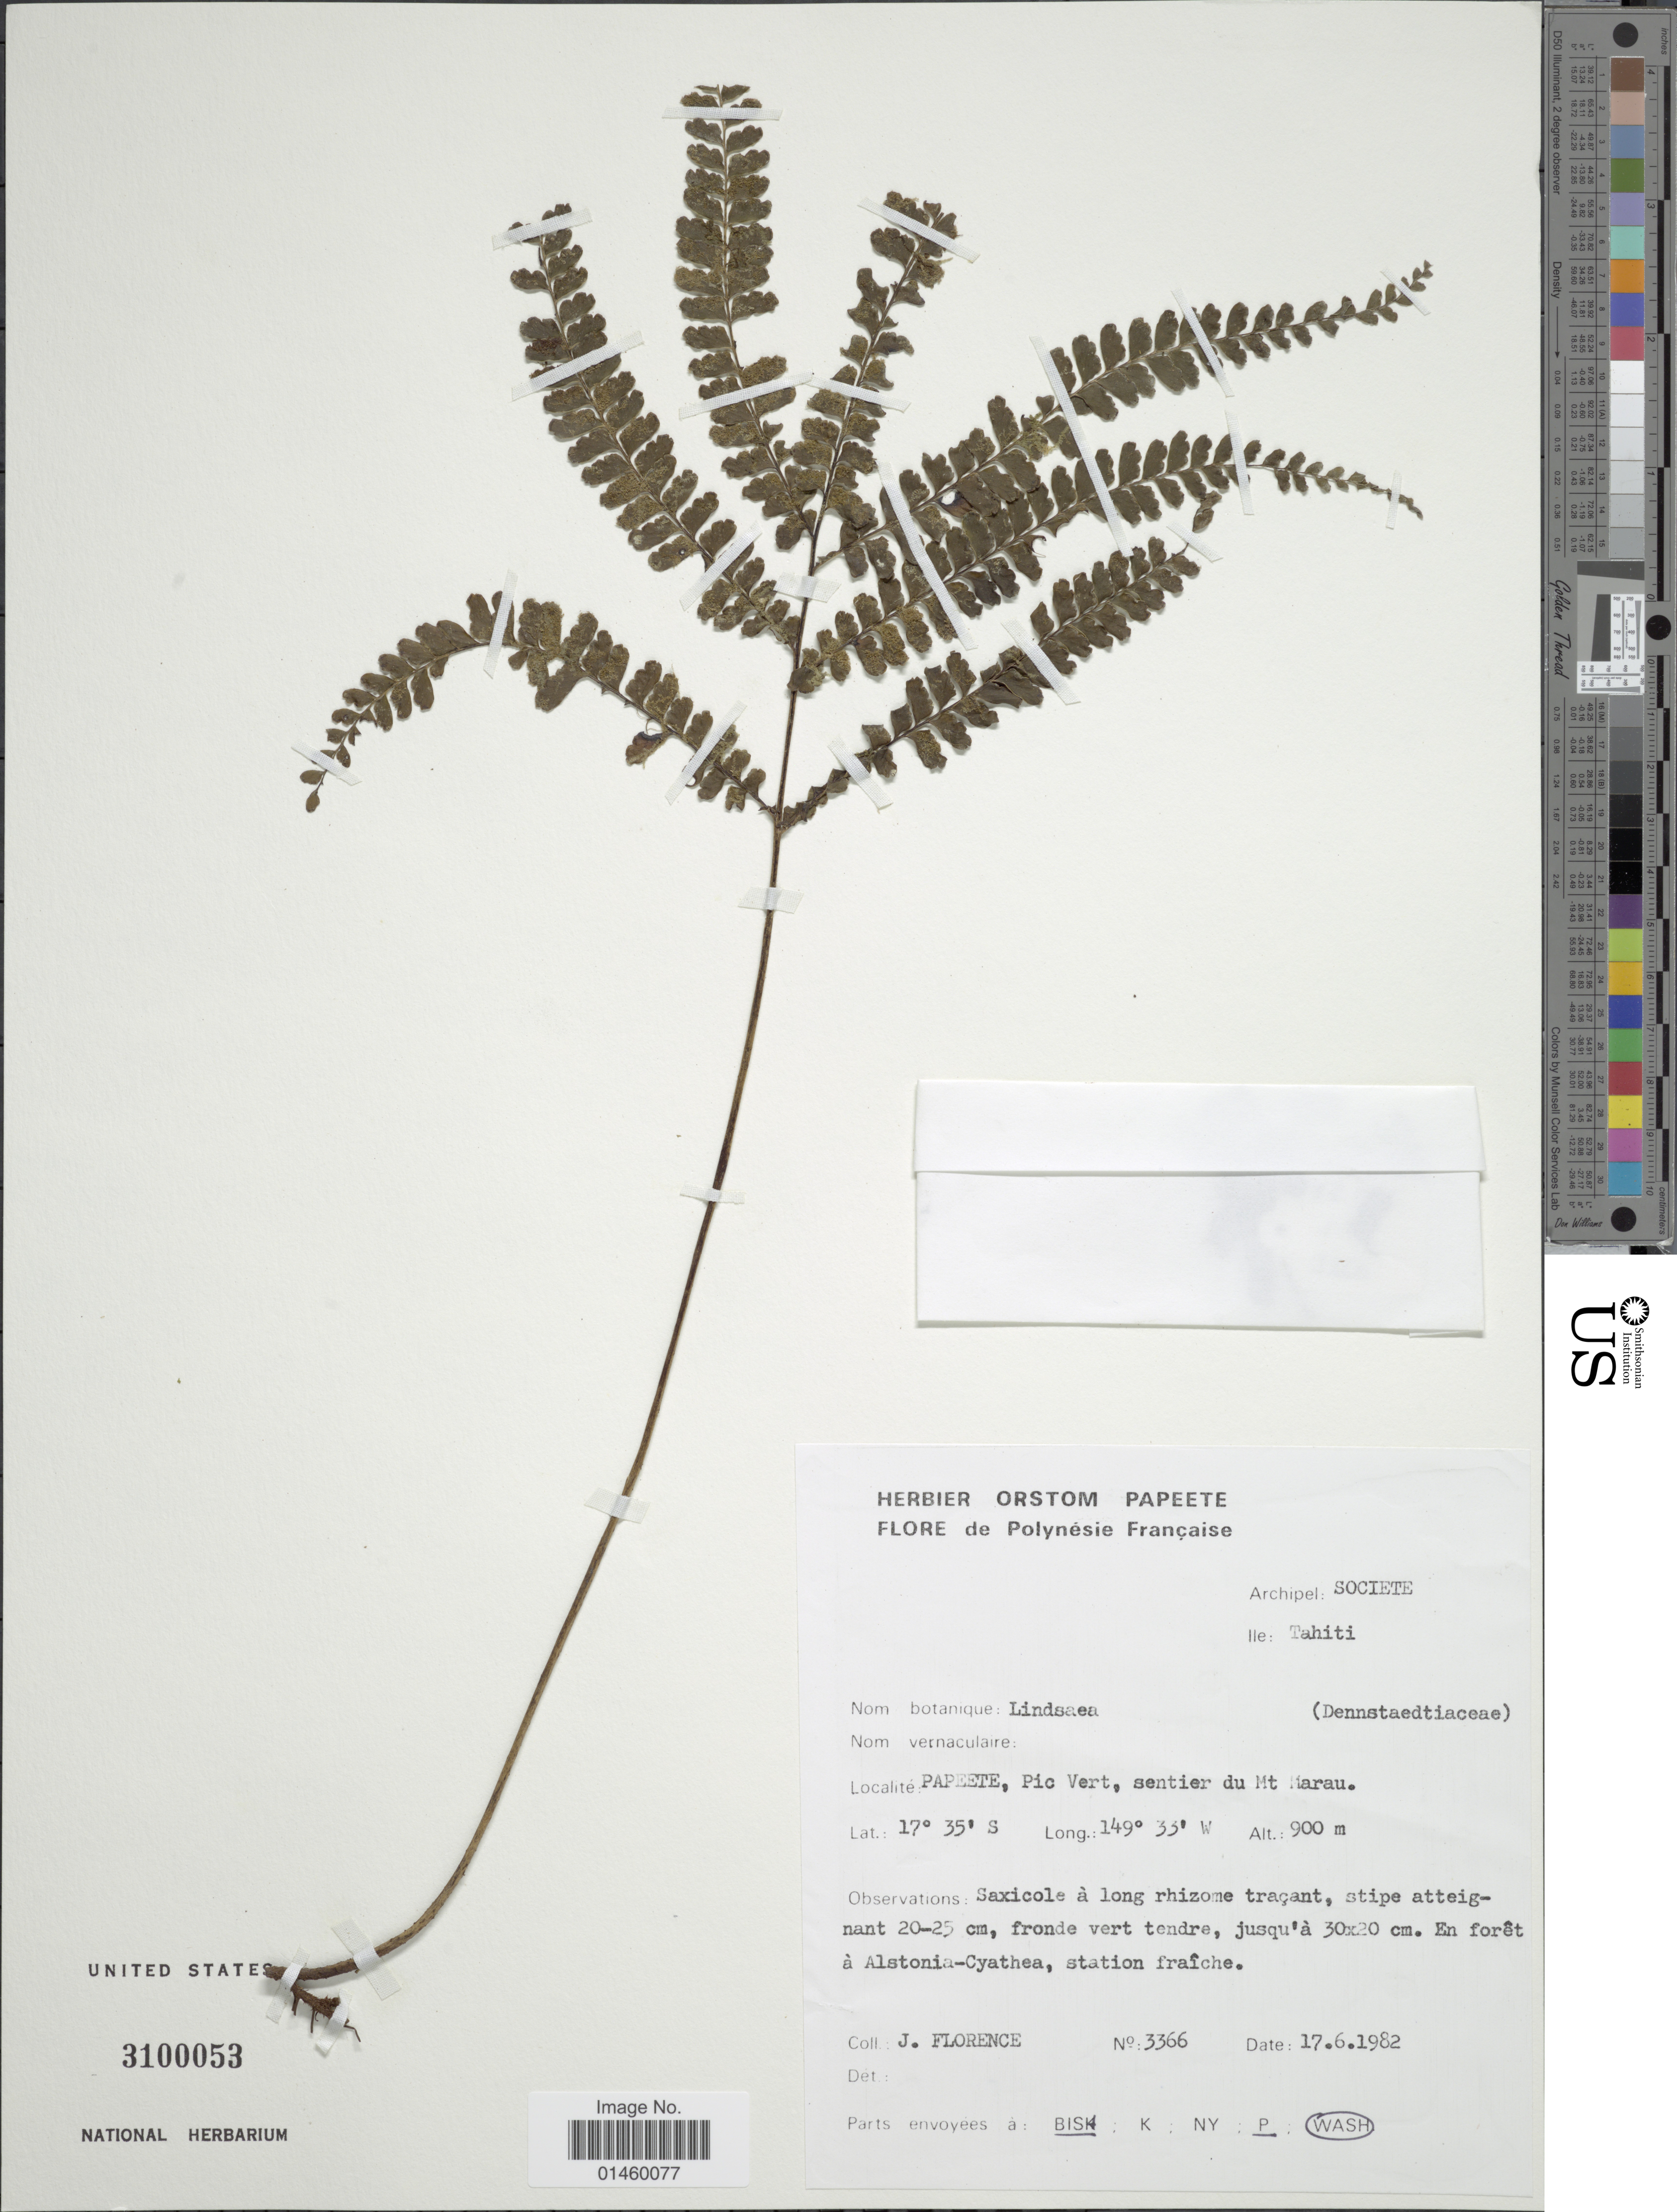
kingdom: Plantae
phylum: Tracheophyta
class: Polypodiopsida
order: Polypodiales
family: Lindsaeaceae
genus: Lindsaea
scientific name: Lindsaea propinqua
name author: Hook.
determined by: Florence, J.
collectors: J. Florence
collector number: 3366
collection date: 1982-06-17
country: French Polynesia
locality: Polynesie Francaise. Archipel: Societe. Ile: Tahiti. Papeeye. Pic Vert, sentier du Mt Marau.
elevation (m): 900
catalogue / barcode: US 3100053